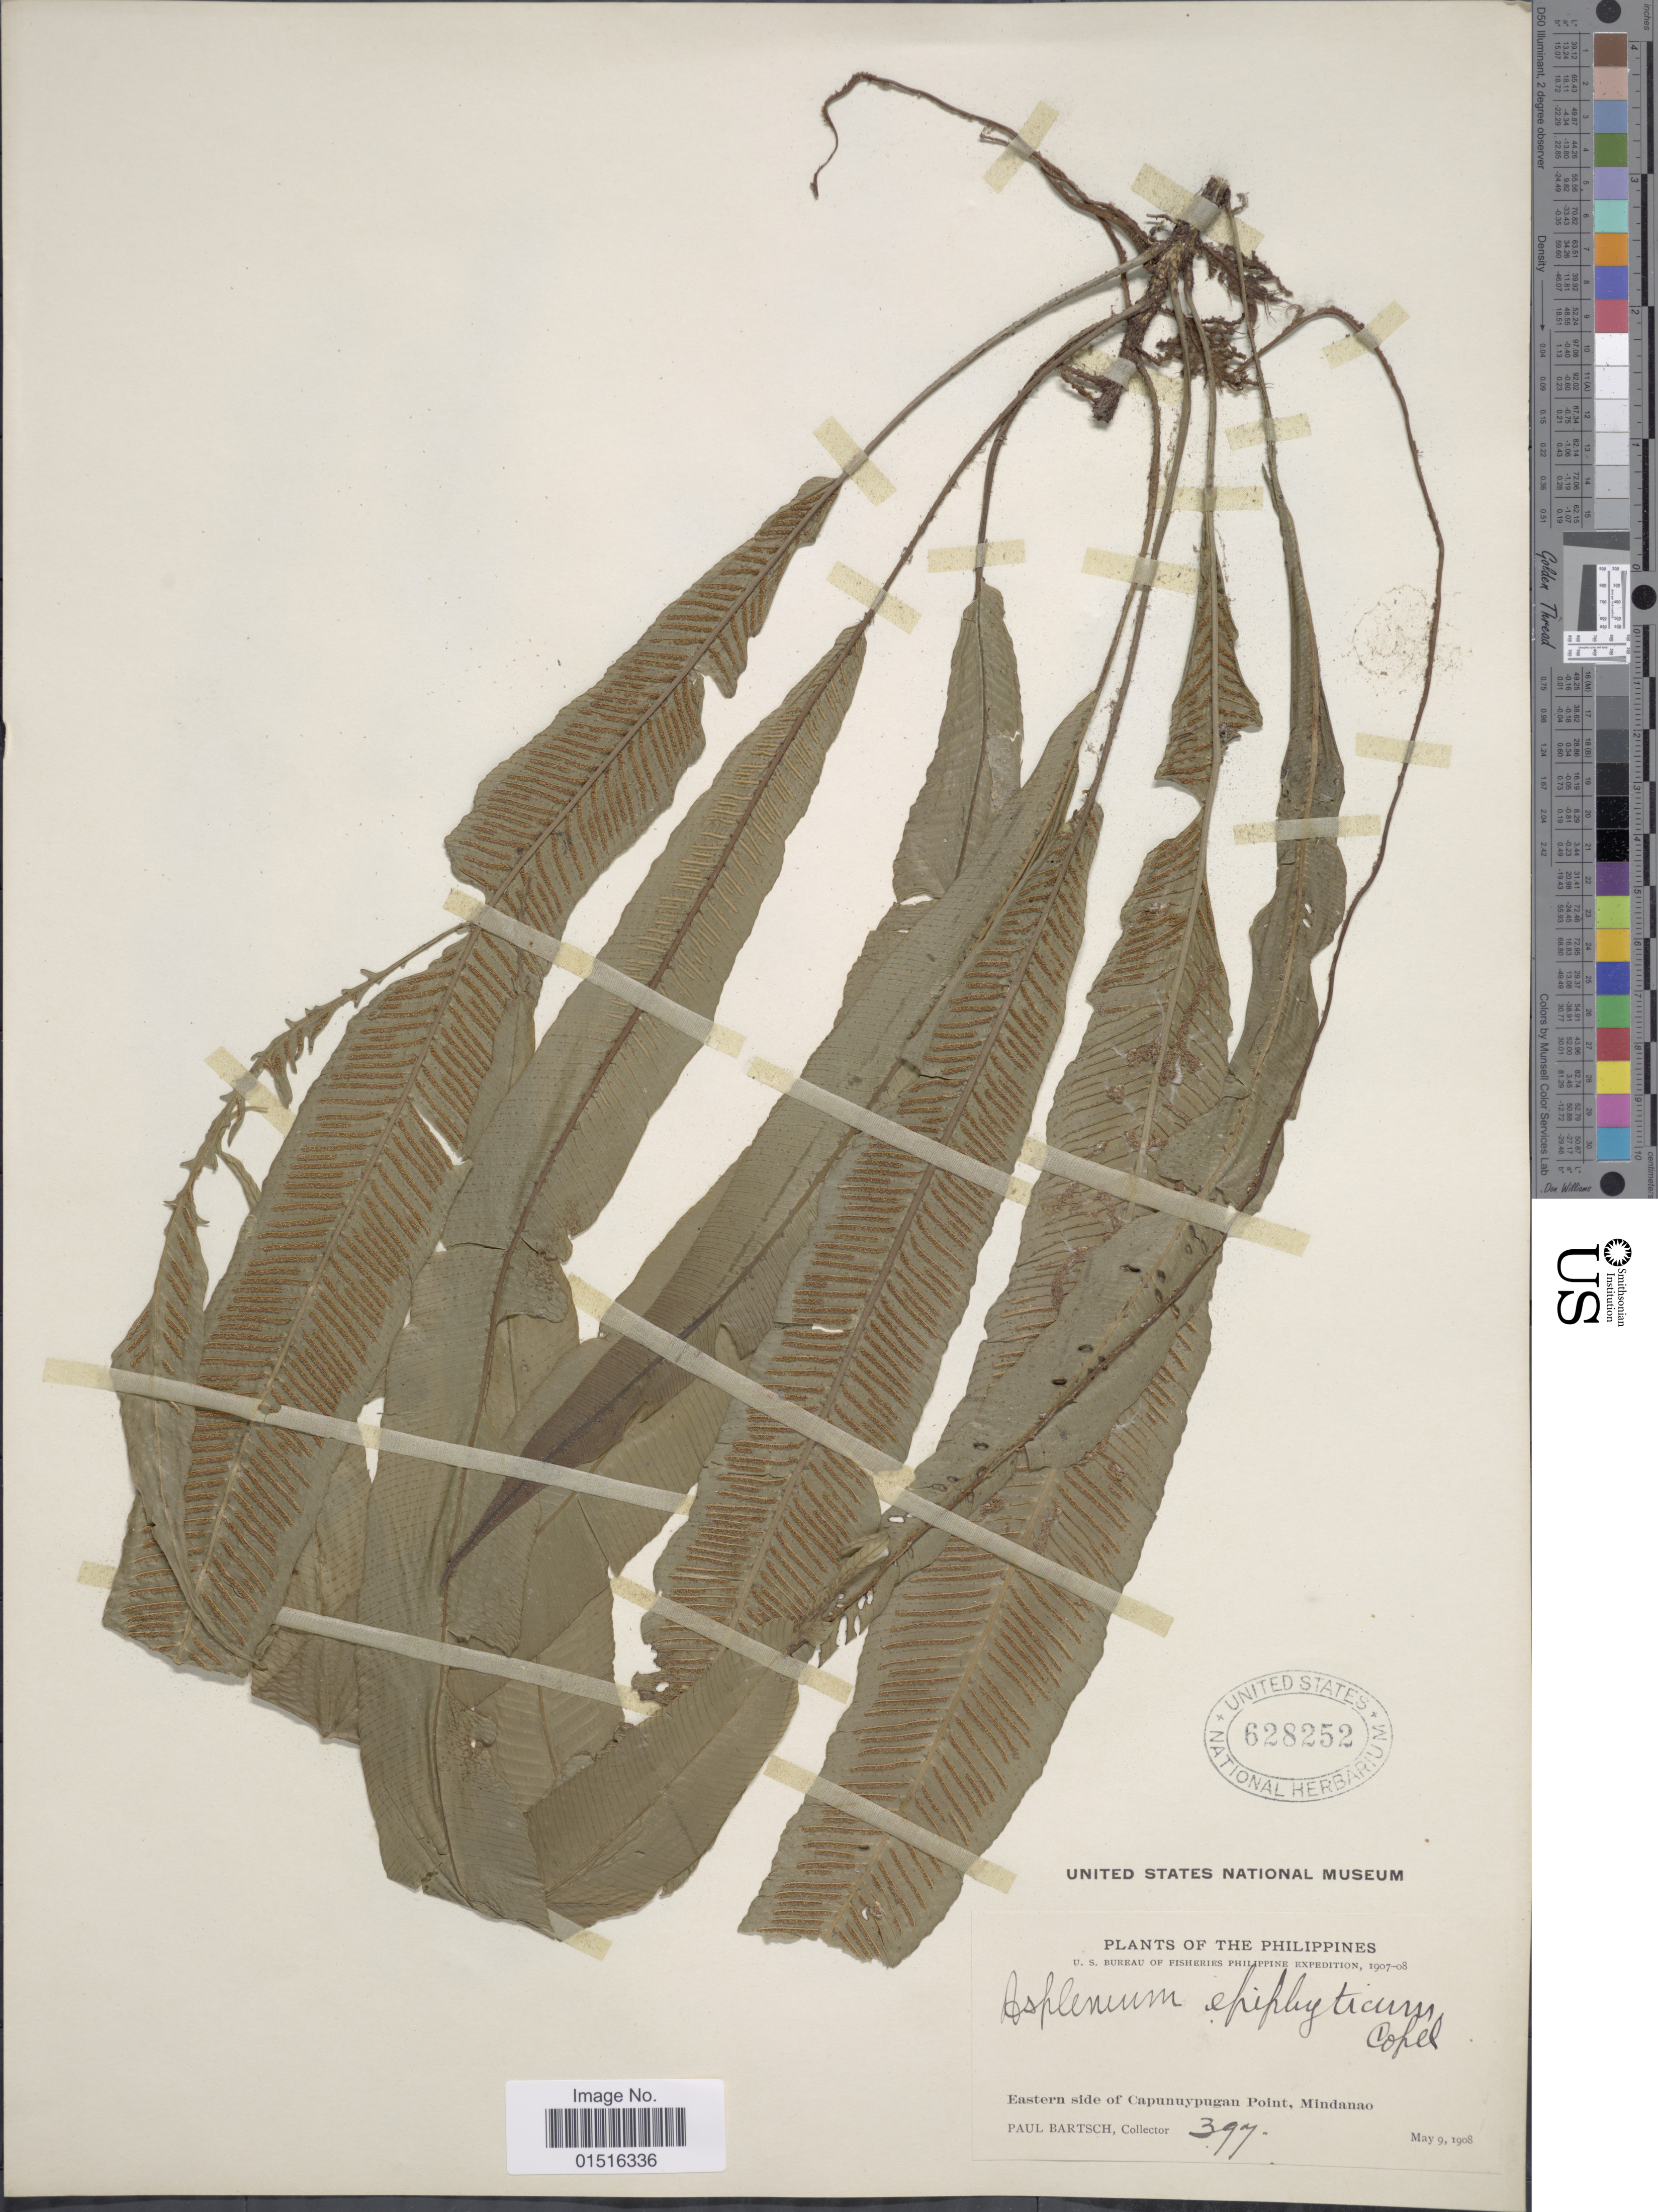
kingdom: Plantae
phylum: Tracheophyta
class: Polypodiopsida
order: Polypodiales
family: Aspleniaceae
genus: Asplenium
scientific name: Asplenium epiphyticum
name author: Copel.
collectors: P. Bartsch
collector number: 397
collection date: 1908-05-09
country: Philippines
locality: Eastern side of Capunuypugan Point, Mindanao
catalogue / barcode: US 628252